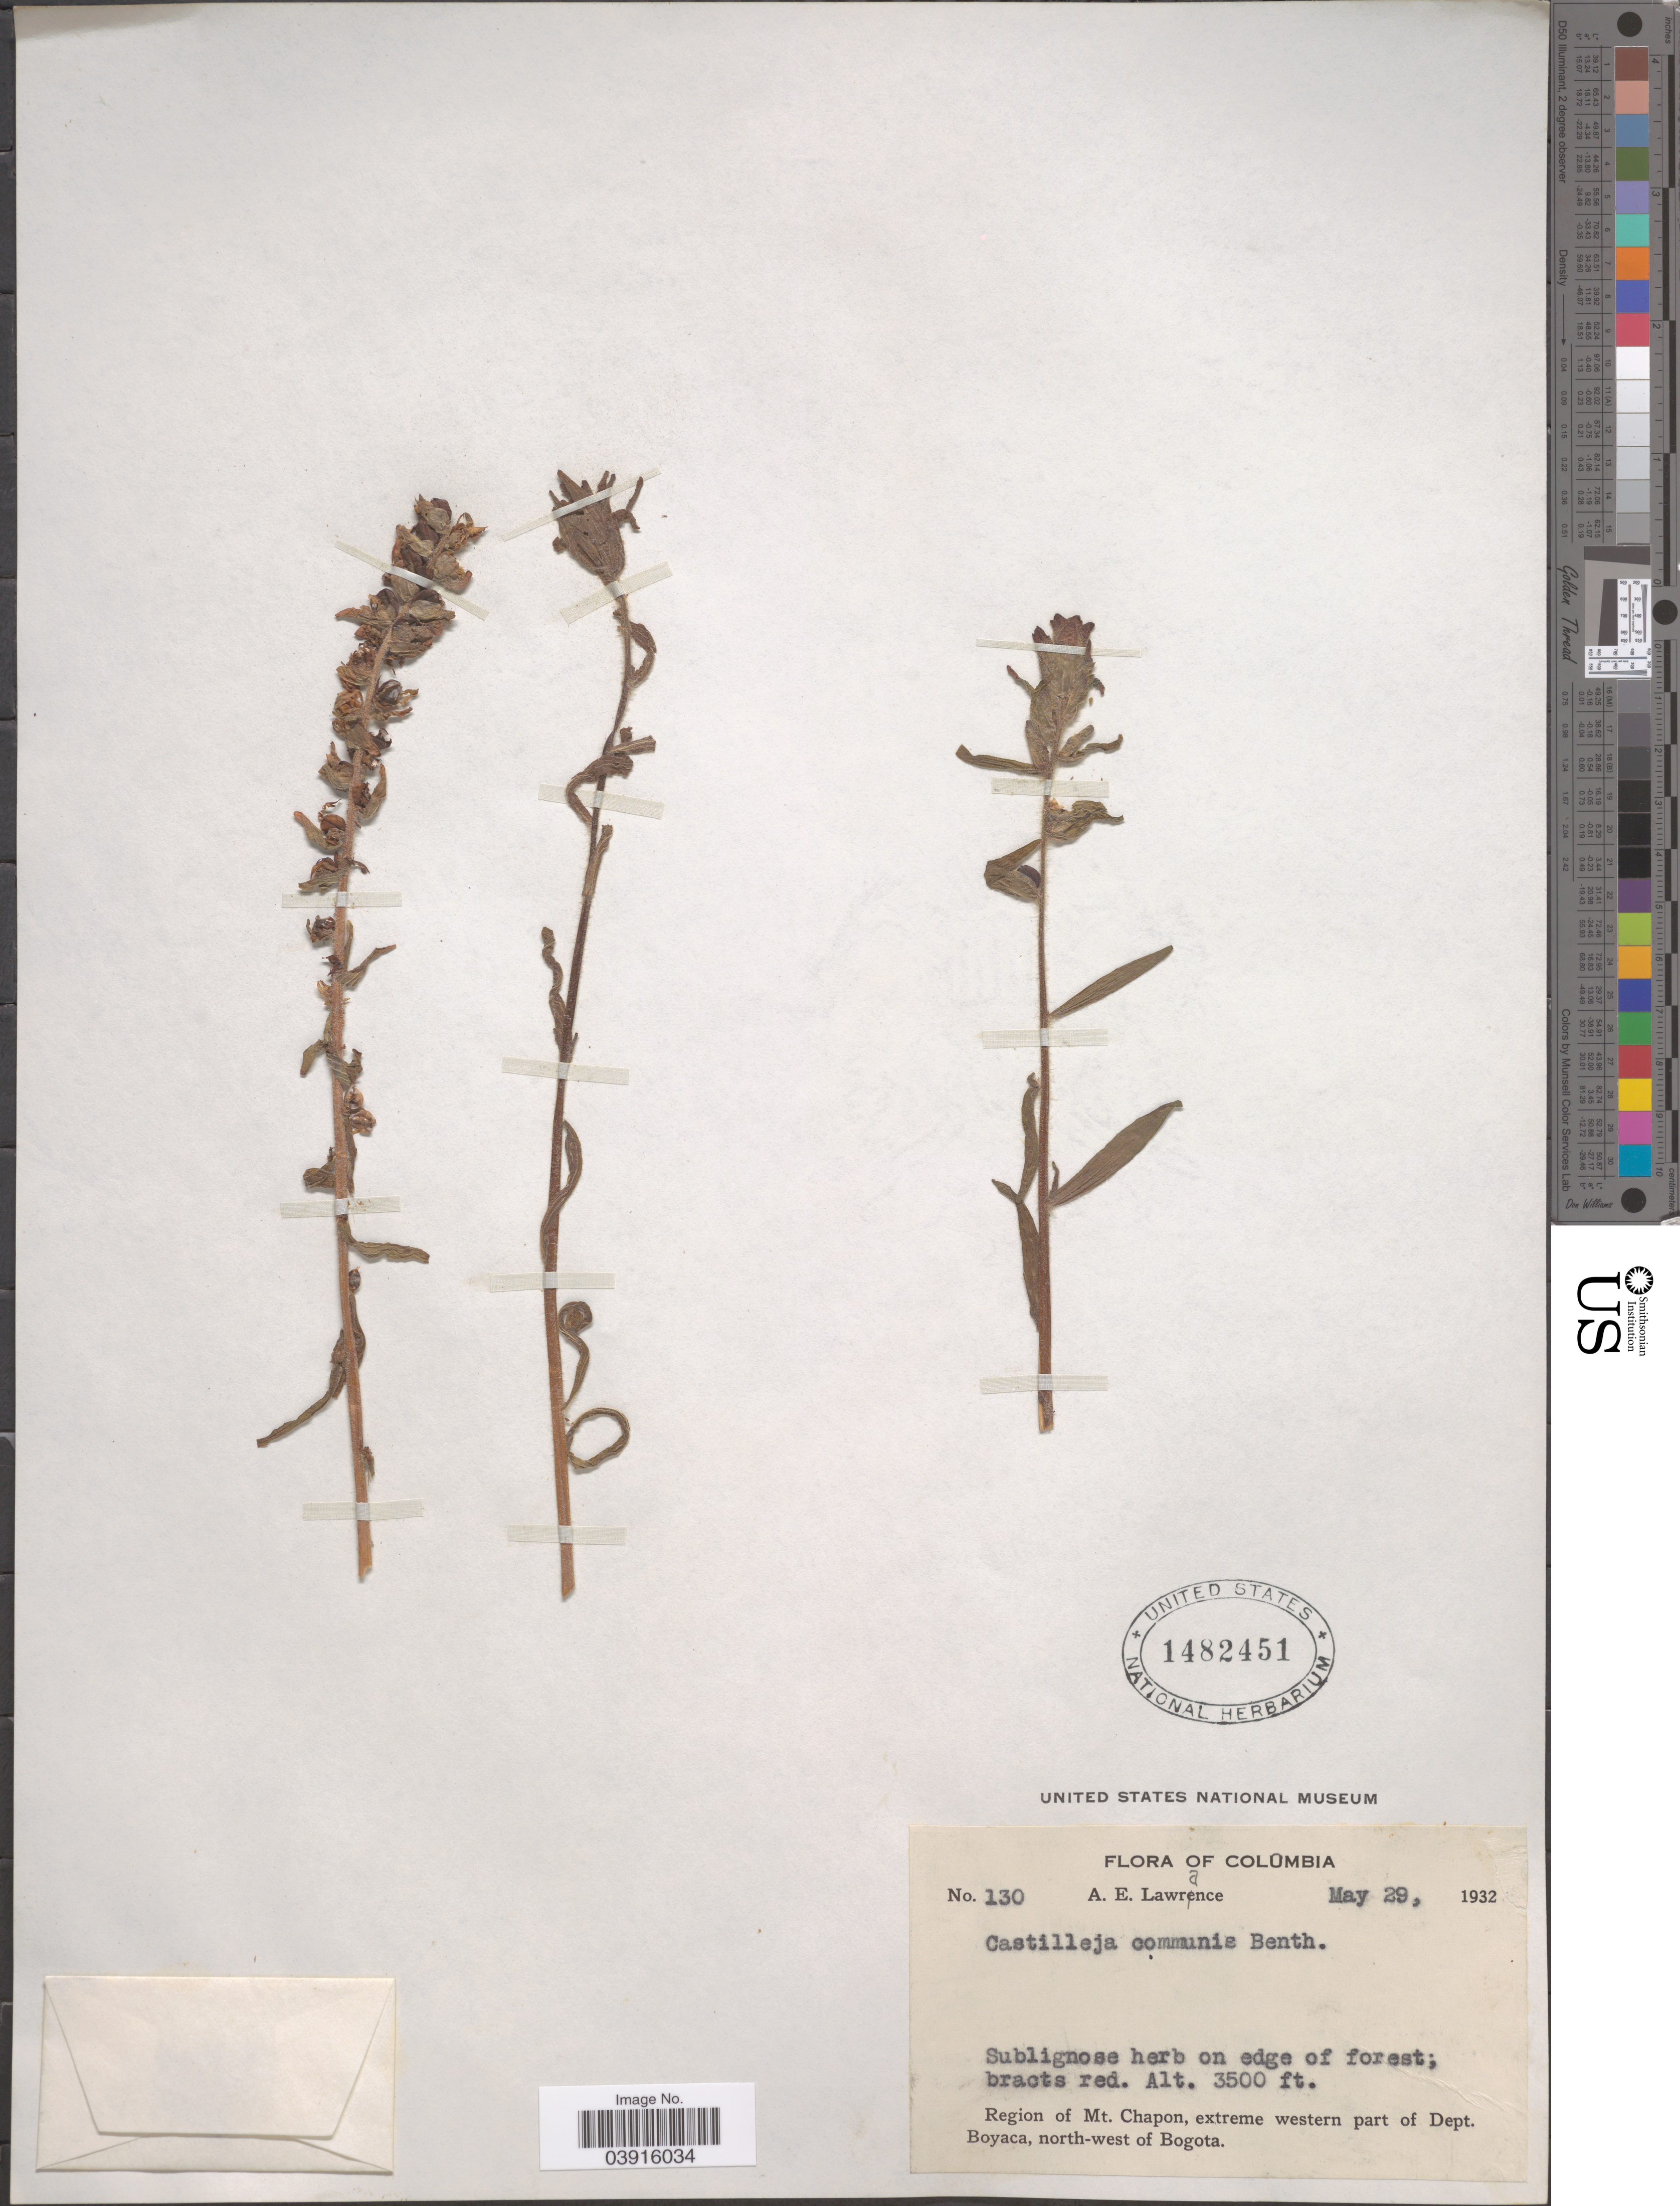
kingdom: Plantae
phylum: Tracheophyta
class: Magnoliopsida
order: Lamiales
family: Orobanchaceae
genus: Castilleja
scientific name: Castilleja arvensis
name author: Schltdl. & Cham.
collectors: A. Lawrance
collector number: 130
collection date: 1932-05-29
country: Colombia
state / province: Boyacá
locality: Region of Mt. Chapon, extreme western part of Dept. Boyaca, north-west Bogota.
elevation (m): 1067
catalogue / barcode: US 1482451